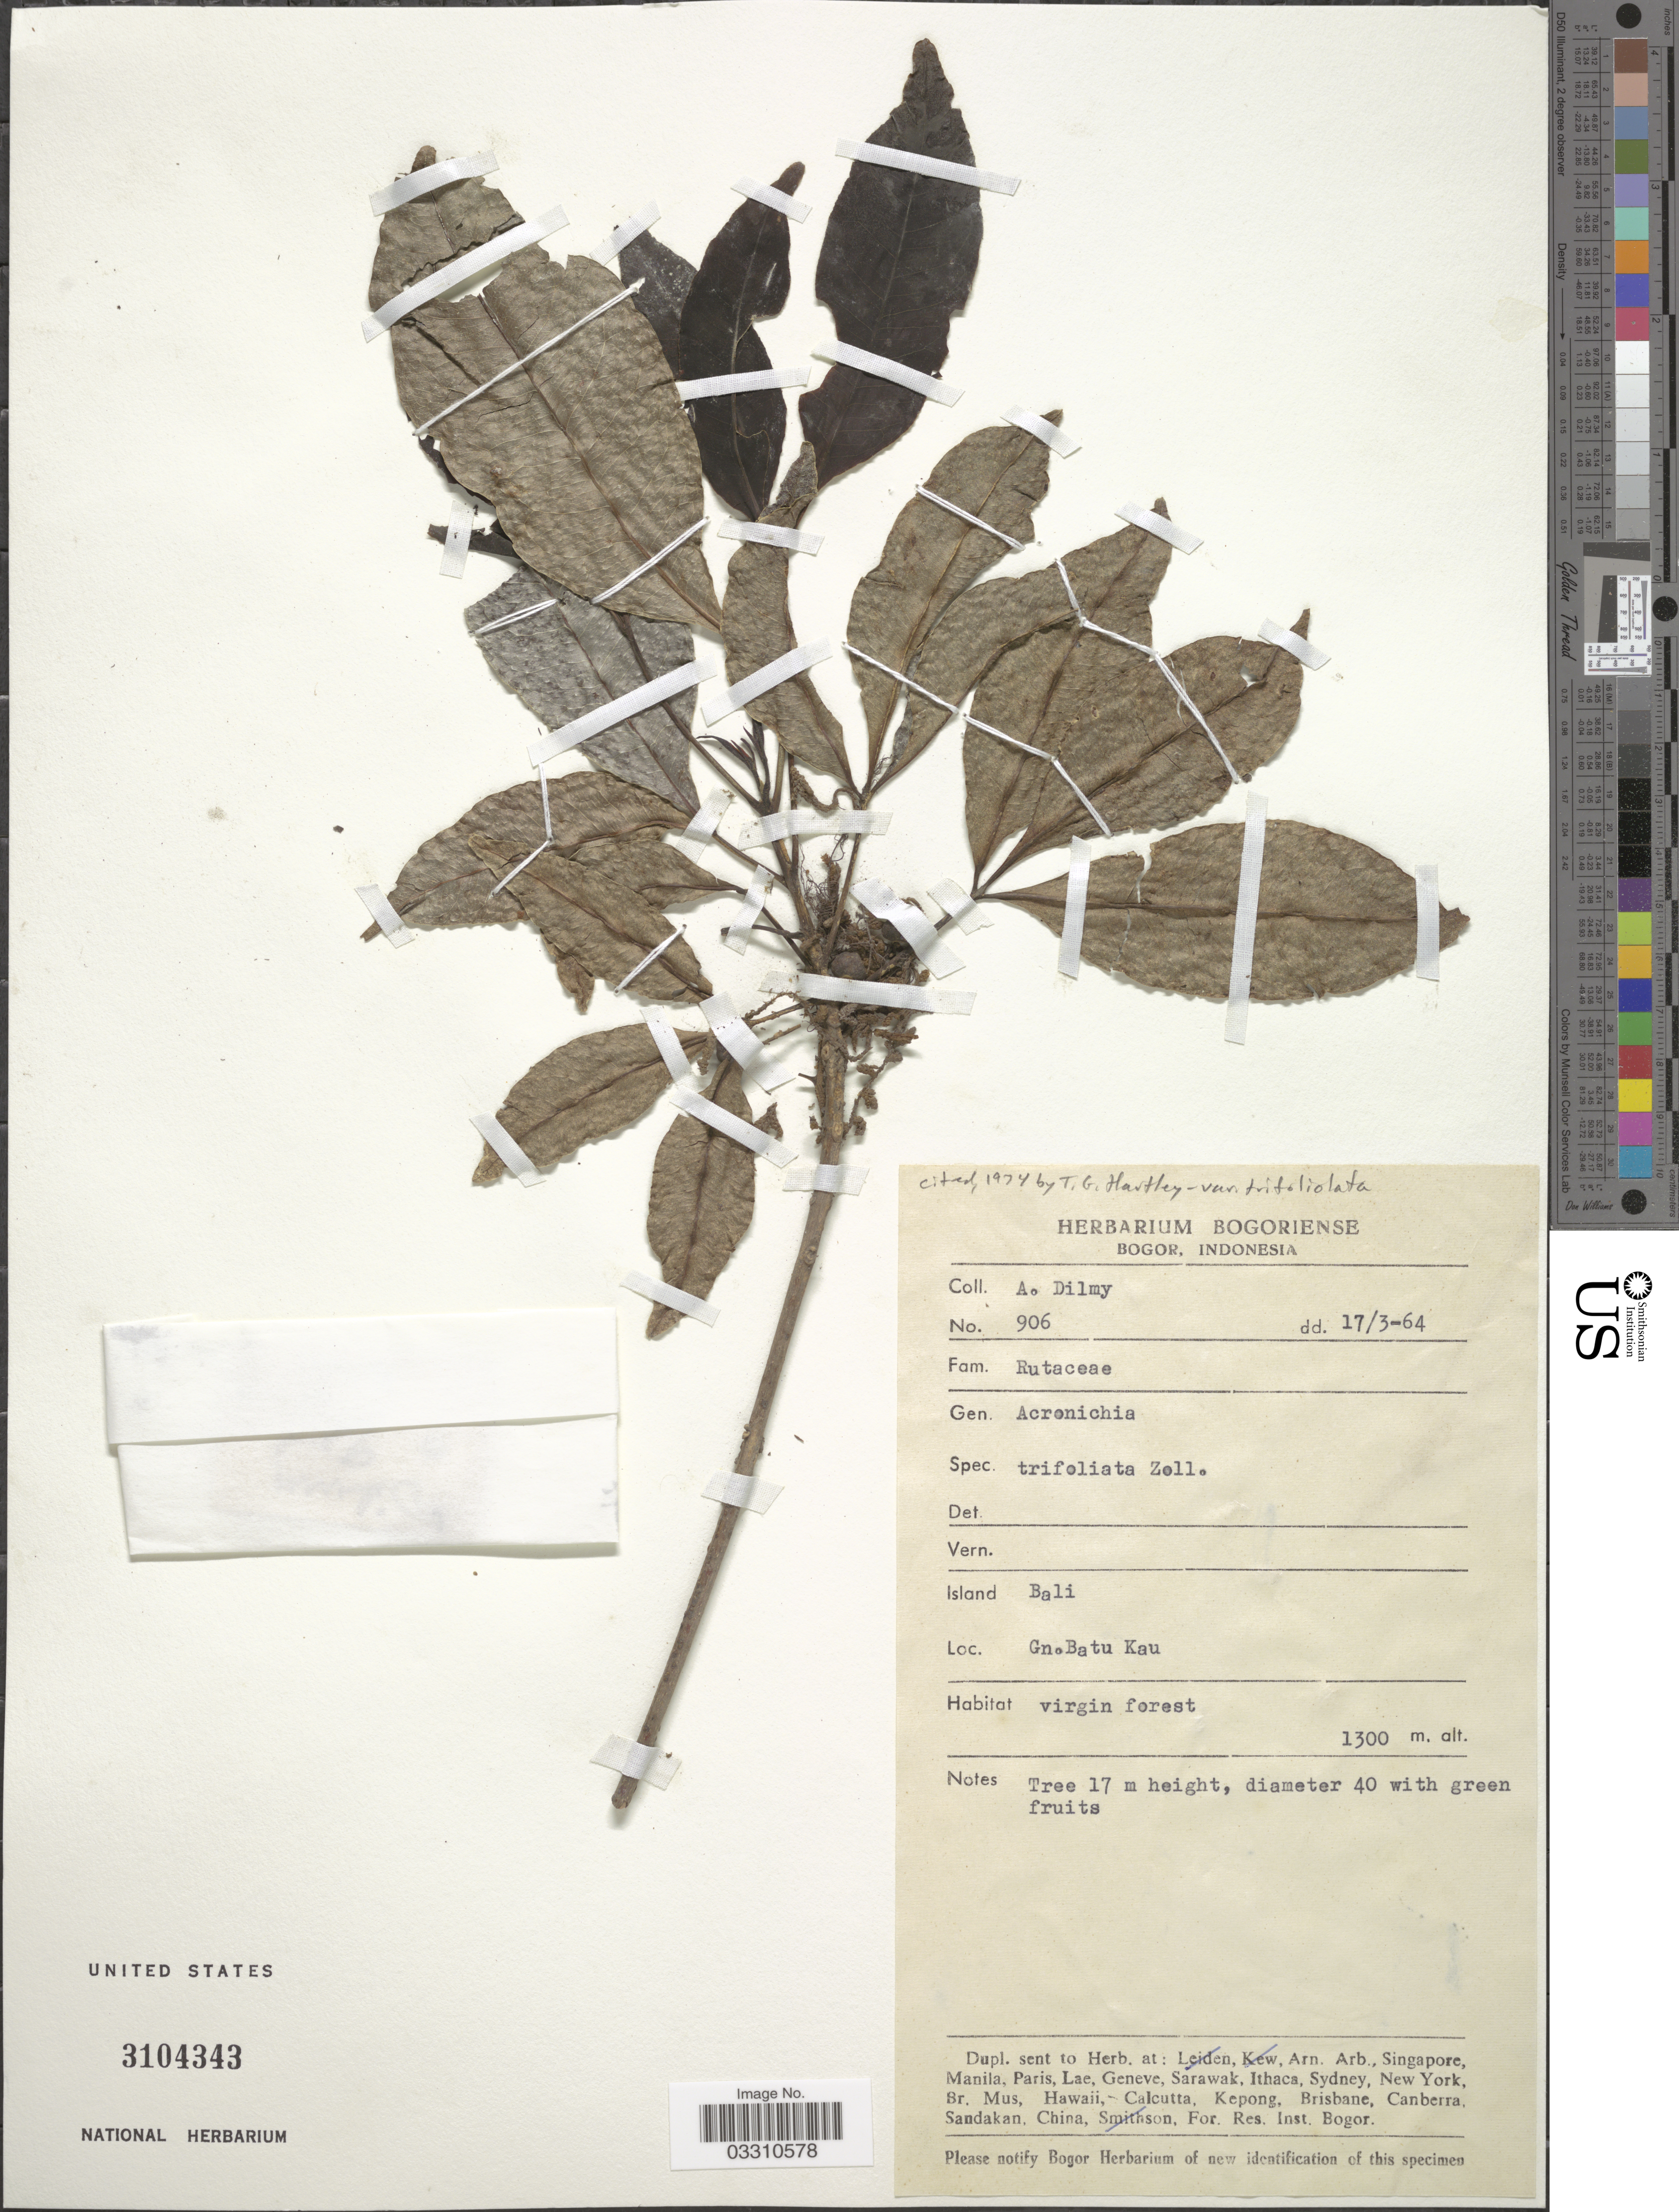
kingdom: Plantae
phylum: Tracheophyta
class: Magnoliopsida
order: Sapindales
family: Rutaceae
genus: Acronychia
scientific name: Acronychia trifoliolata var. trifoliolata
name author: Zoll. & Moritzi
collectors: A. Dilmy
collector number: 906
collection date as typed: Transcribed d/m/y: 17/3/64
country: Indonesia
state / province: Nusa Tenggara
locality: Island Bali. Gn. Batu Kau.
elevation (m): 1300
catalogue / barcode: US 3104343